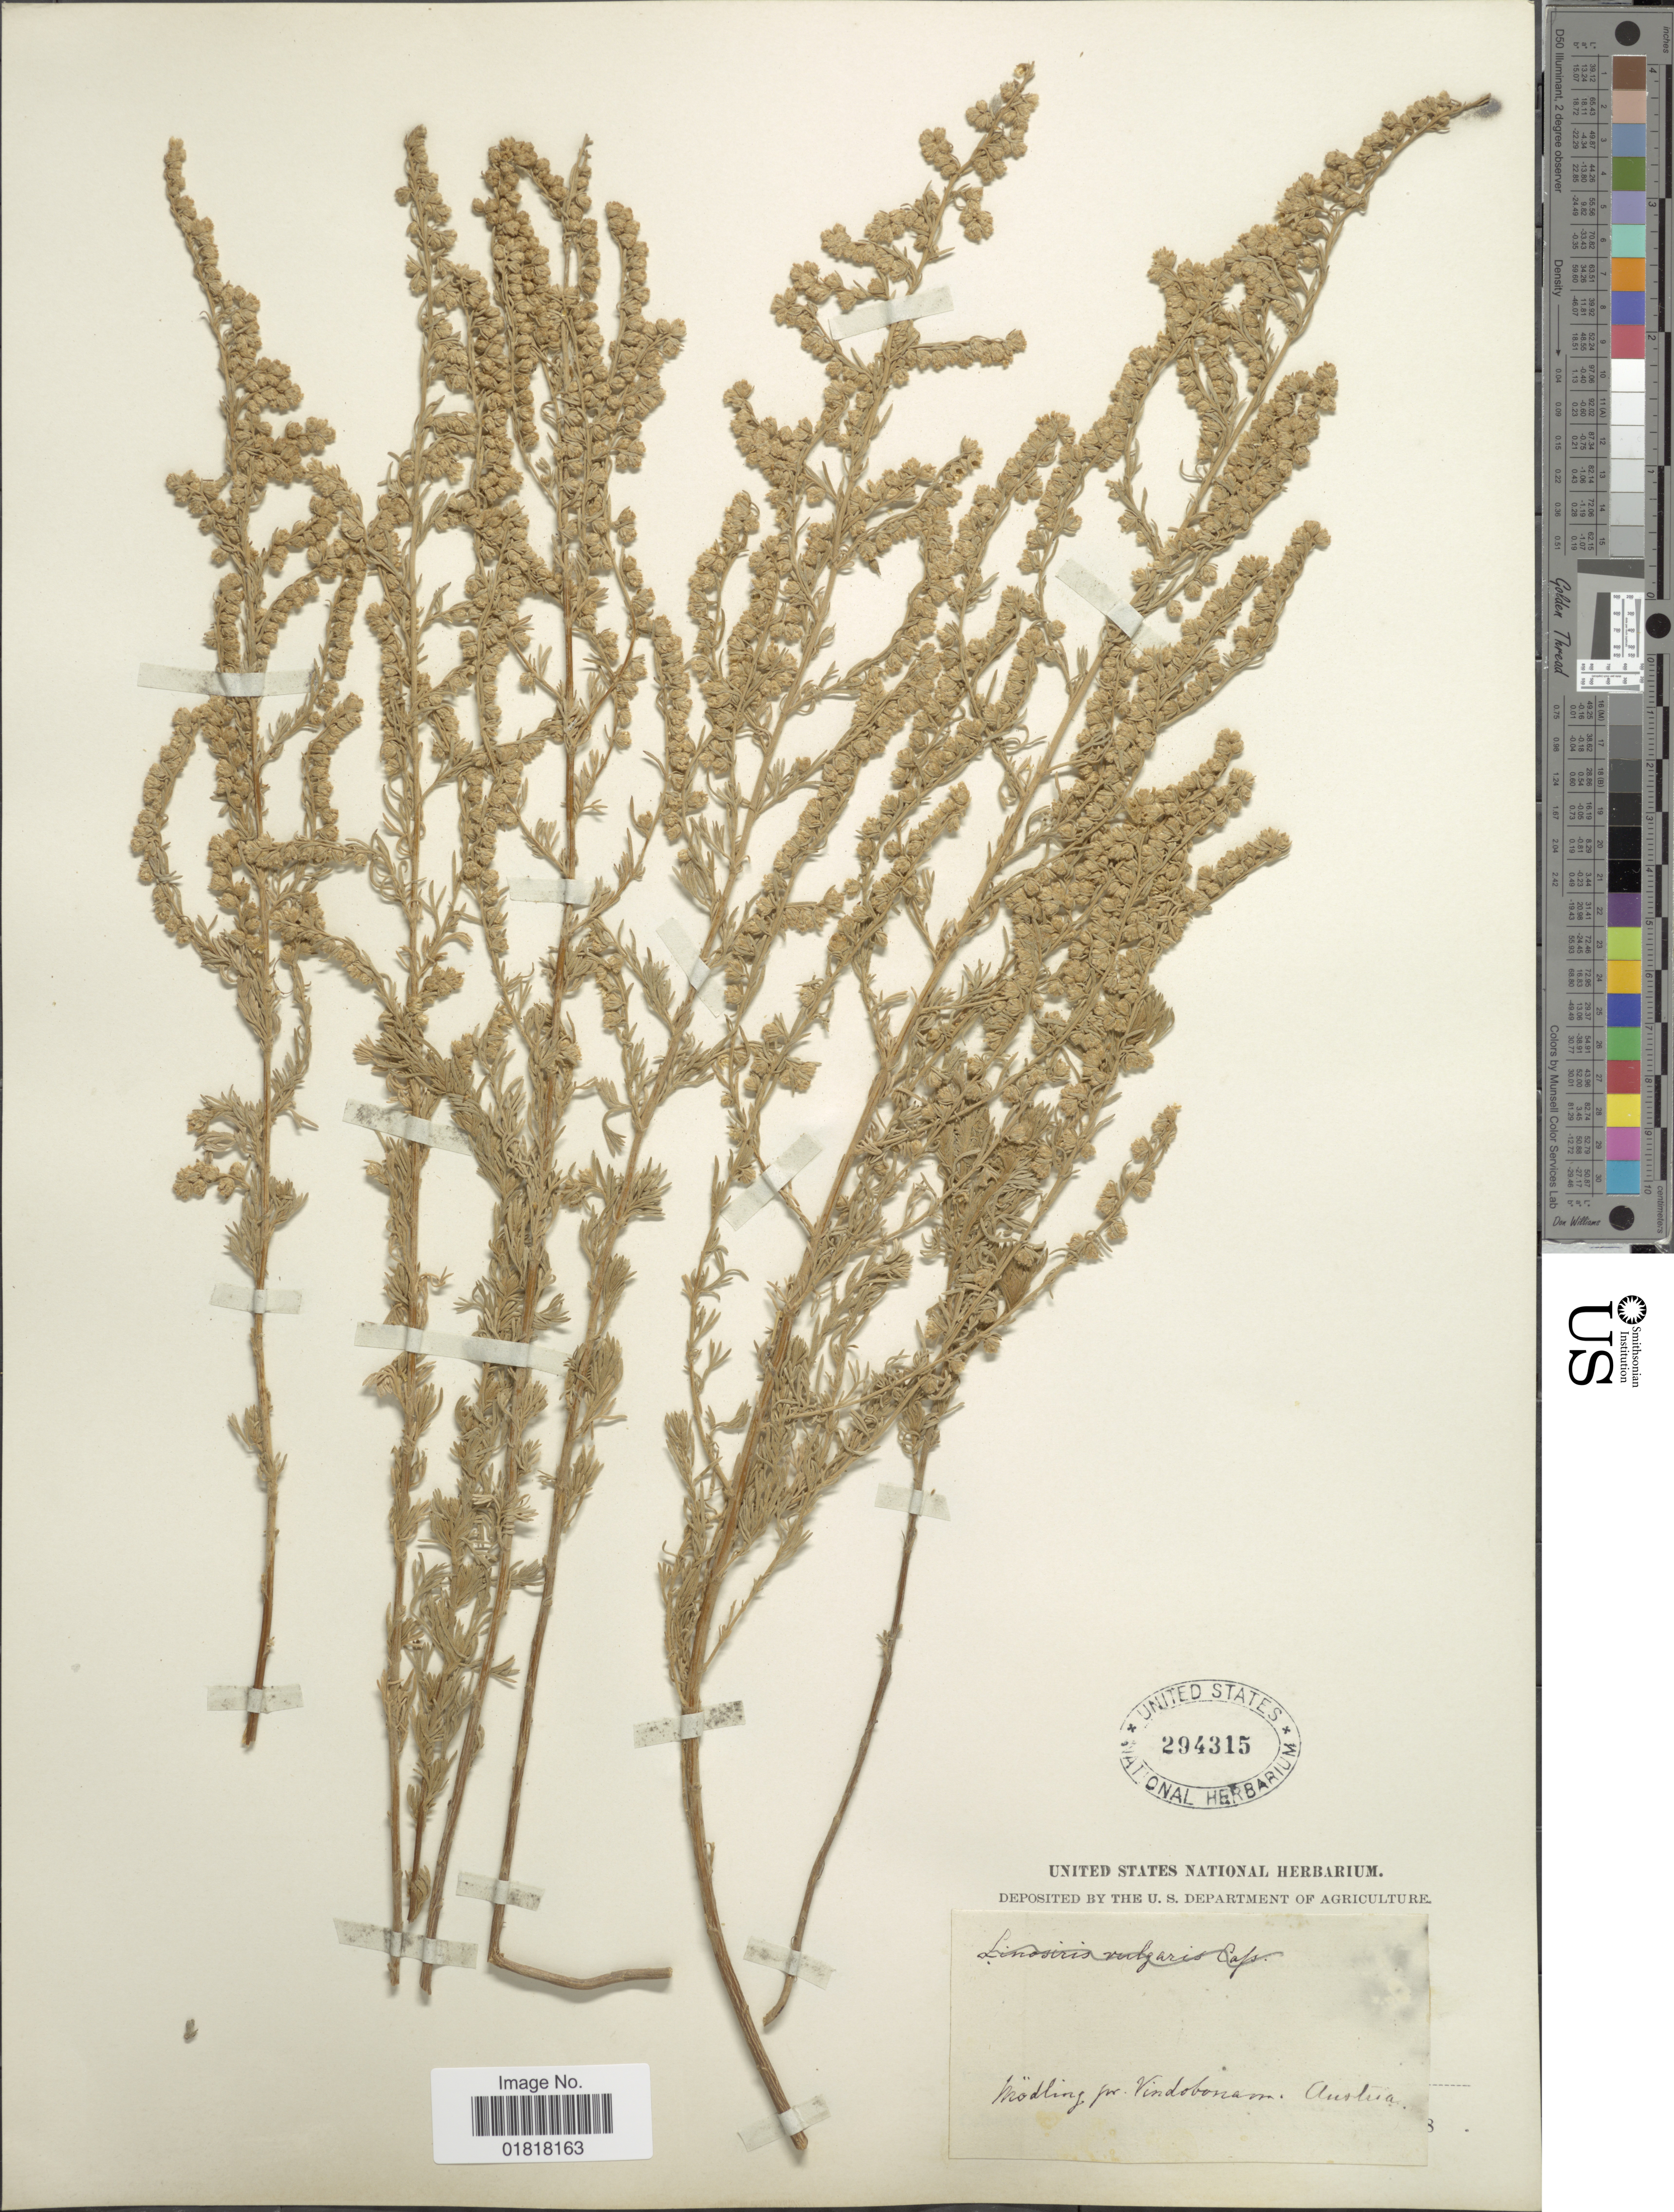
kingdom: Plantae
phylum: Tracheophyta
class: Magnoliopsida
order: Asterales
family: Asteraceae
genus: Artemisia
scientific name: Artemisia sp.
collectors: U.S. National Herbarium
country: Austria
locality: Mödling pr. Vindobonam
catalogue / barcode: US 294315